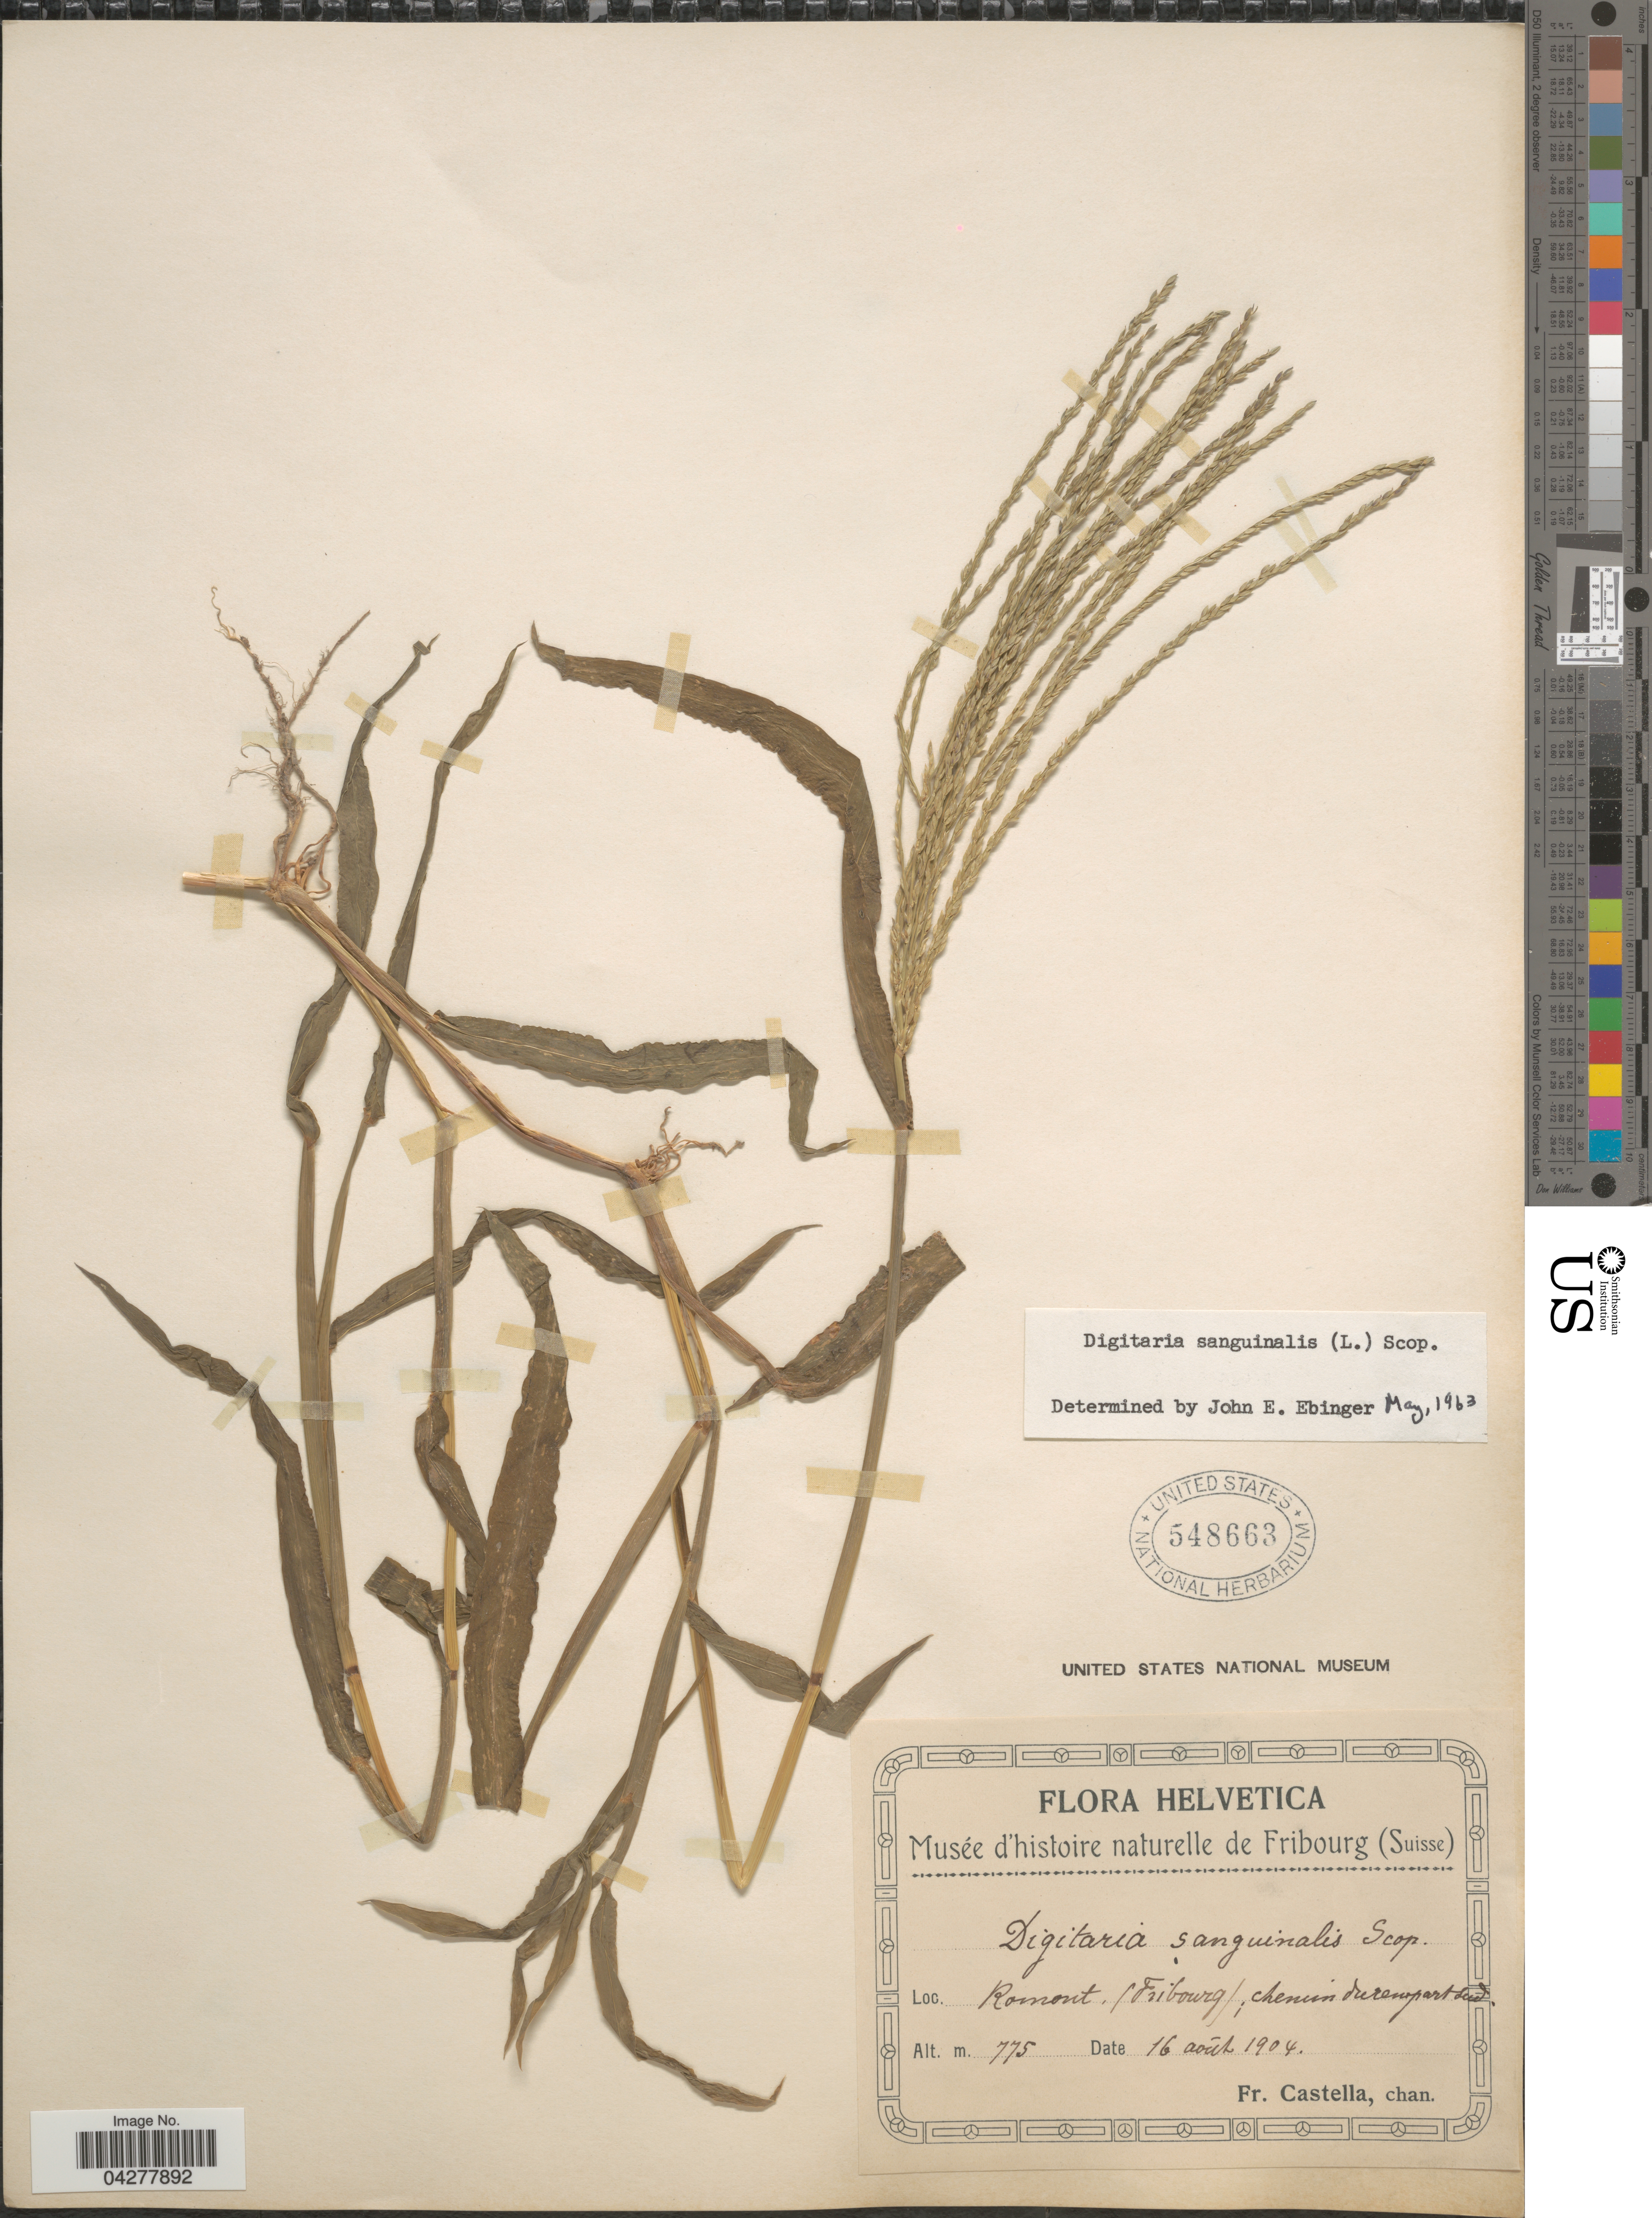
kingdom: Plantae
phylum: Tracheophyta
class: Liliopsida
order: Poales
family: Poaceae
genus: Digitaria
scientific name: Digitaria sanguinalis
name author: (L.) Scop.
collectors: Fr. Castella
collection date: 1904-08-16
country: Switzerland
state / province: Fribourg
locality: Helvetica. Romont, chemin dureaupart Sud.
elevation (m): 775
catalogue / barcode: US 548663